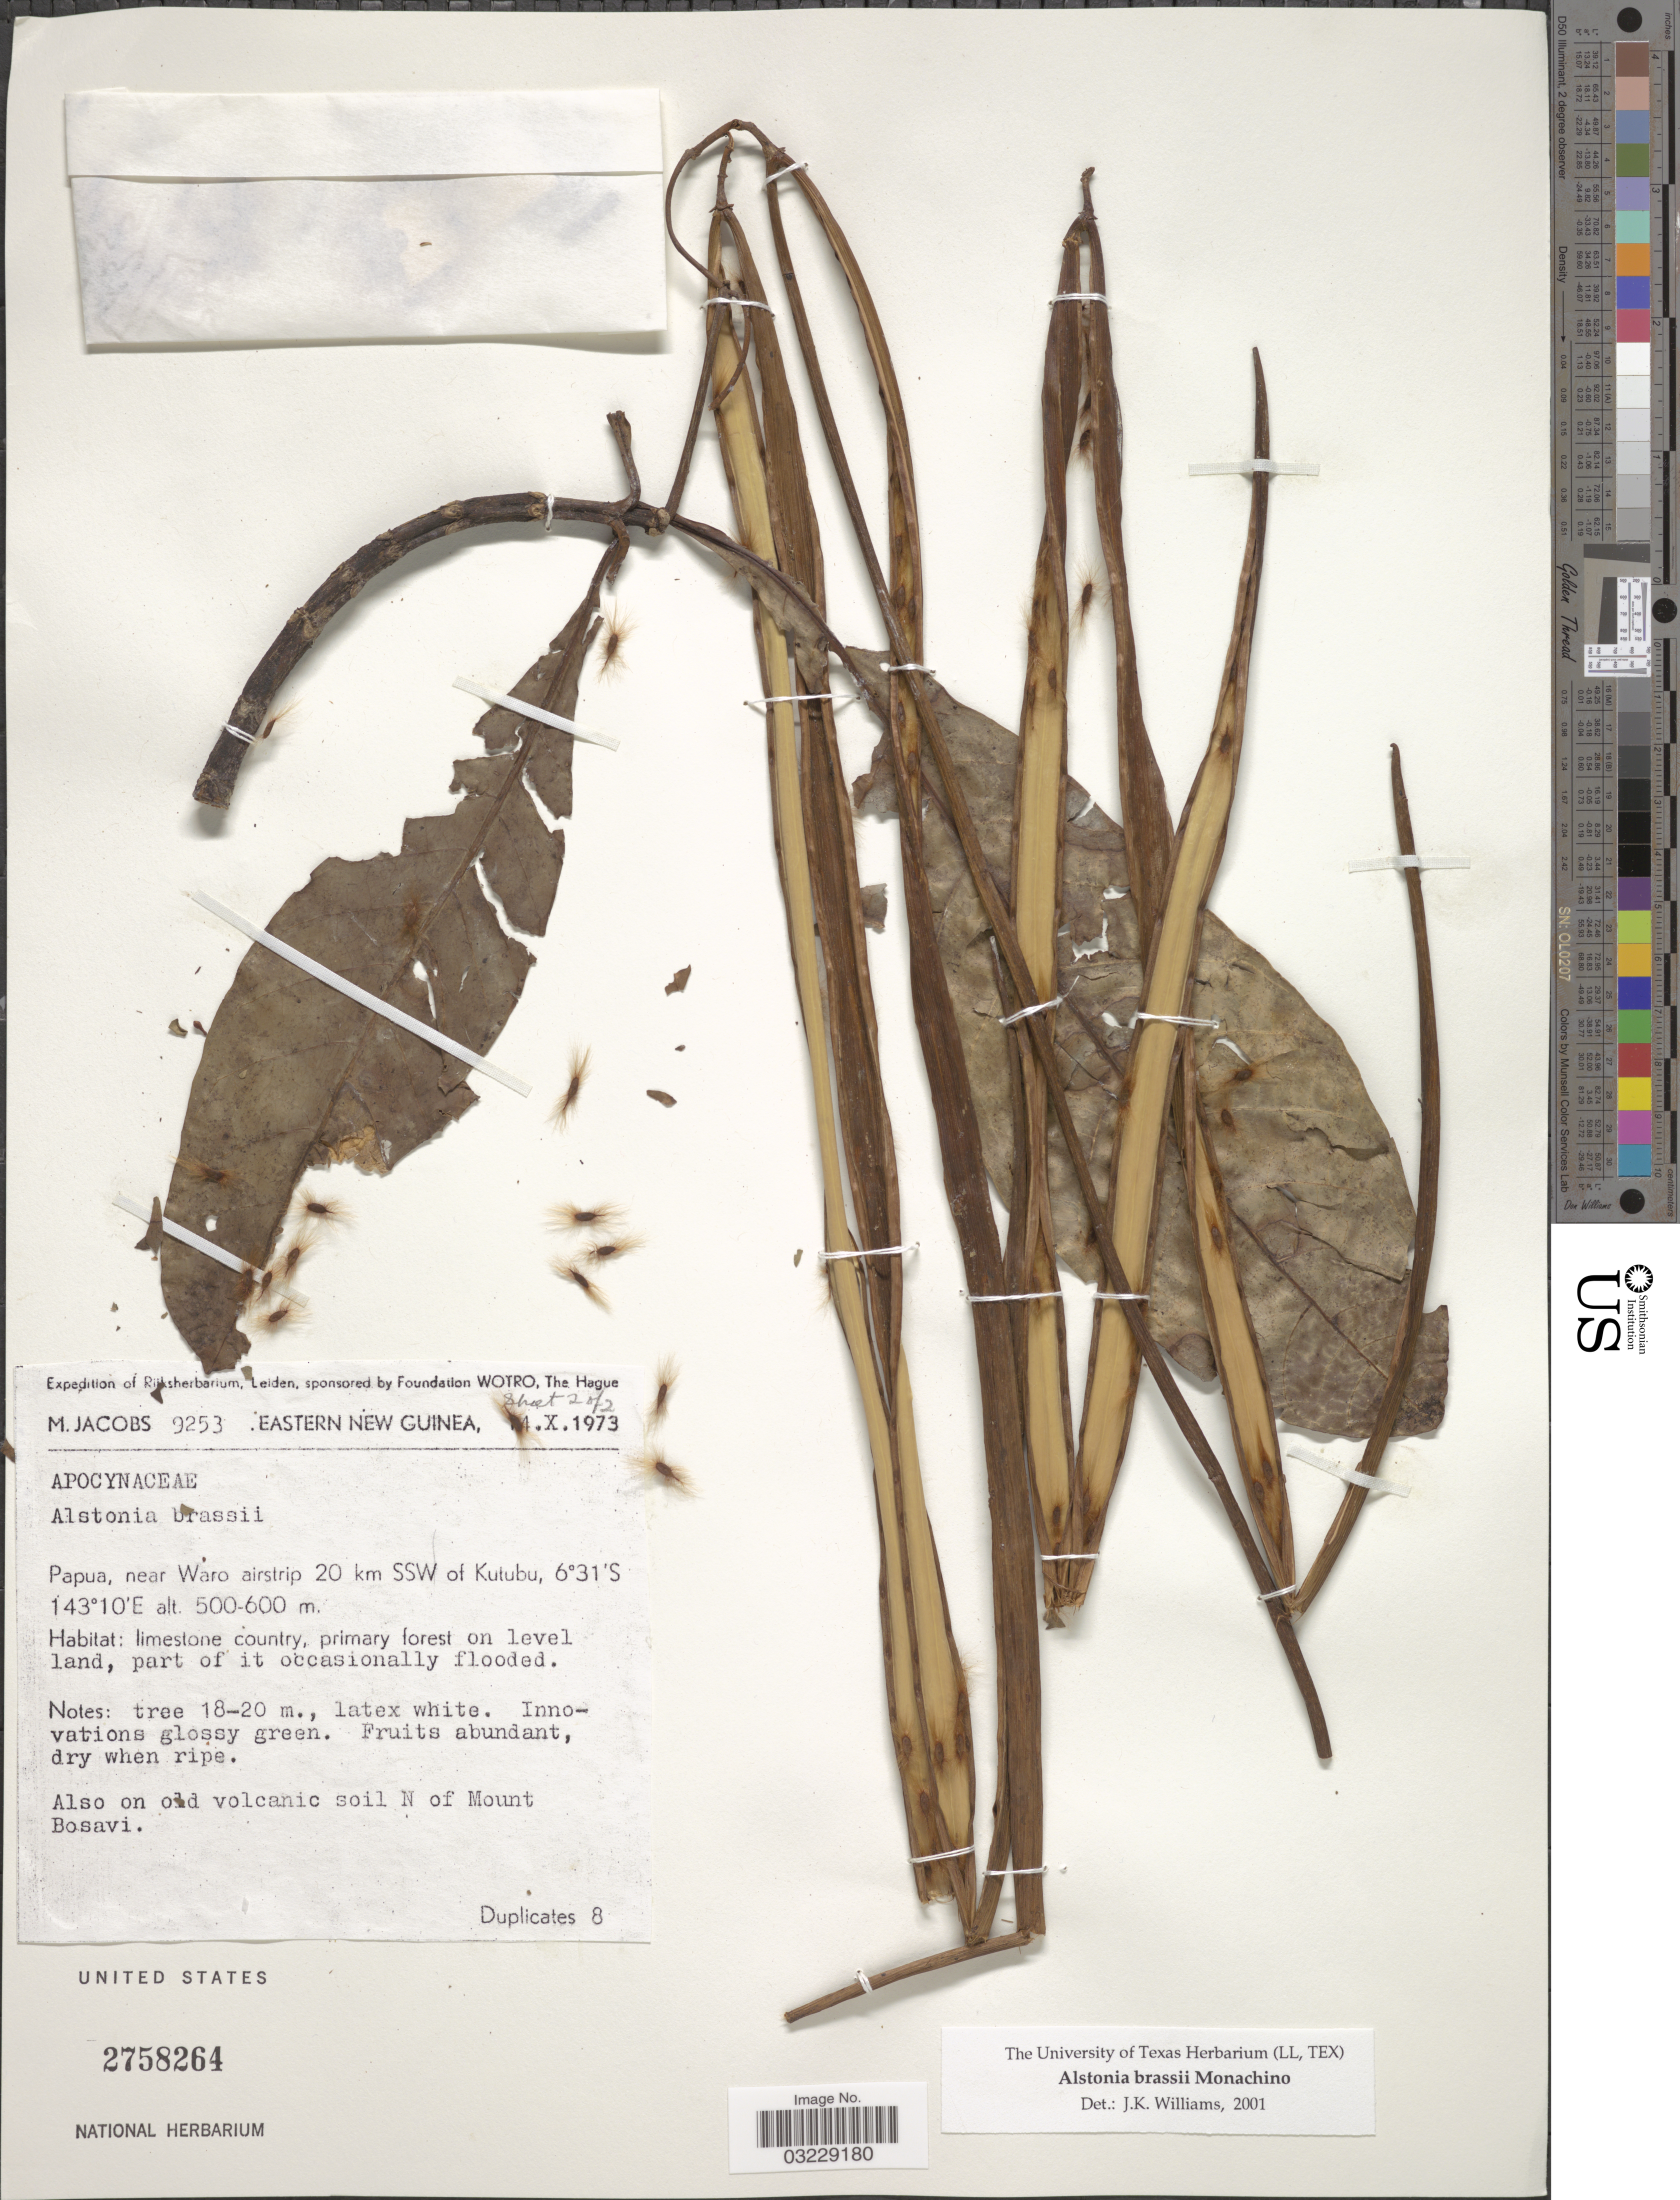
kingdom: Plantae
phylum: Tracheophyta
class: Magnoliopsida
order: Gentianales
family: Apocynaceae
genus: Alstonia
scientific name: Alstonia brassii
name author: Monach.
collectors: M. Jacobs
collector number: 9253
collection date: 1973-10-14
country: Papua New Guinea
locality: Eastern New Guinea. Papua, near Waro airstrip 20 km SSW of Kutubu. N of Mount Bosavi.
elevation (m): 500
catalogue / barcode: US 2758264